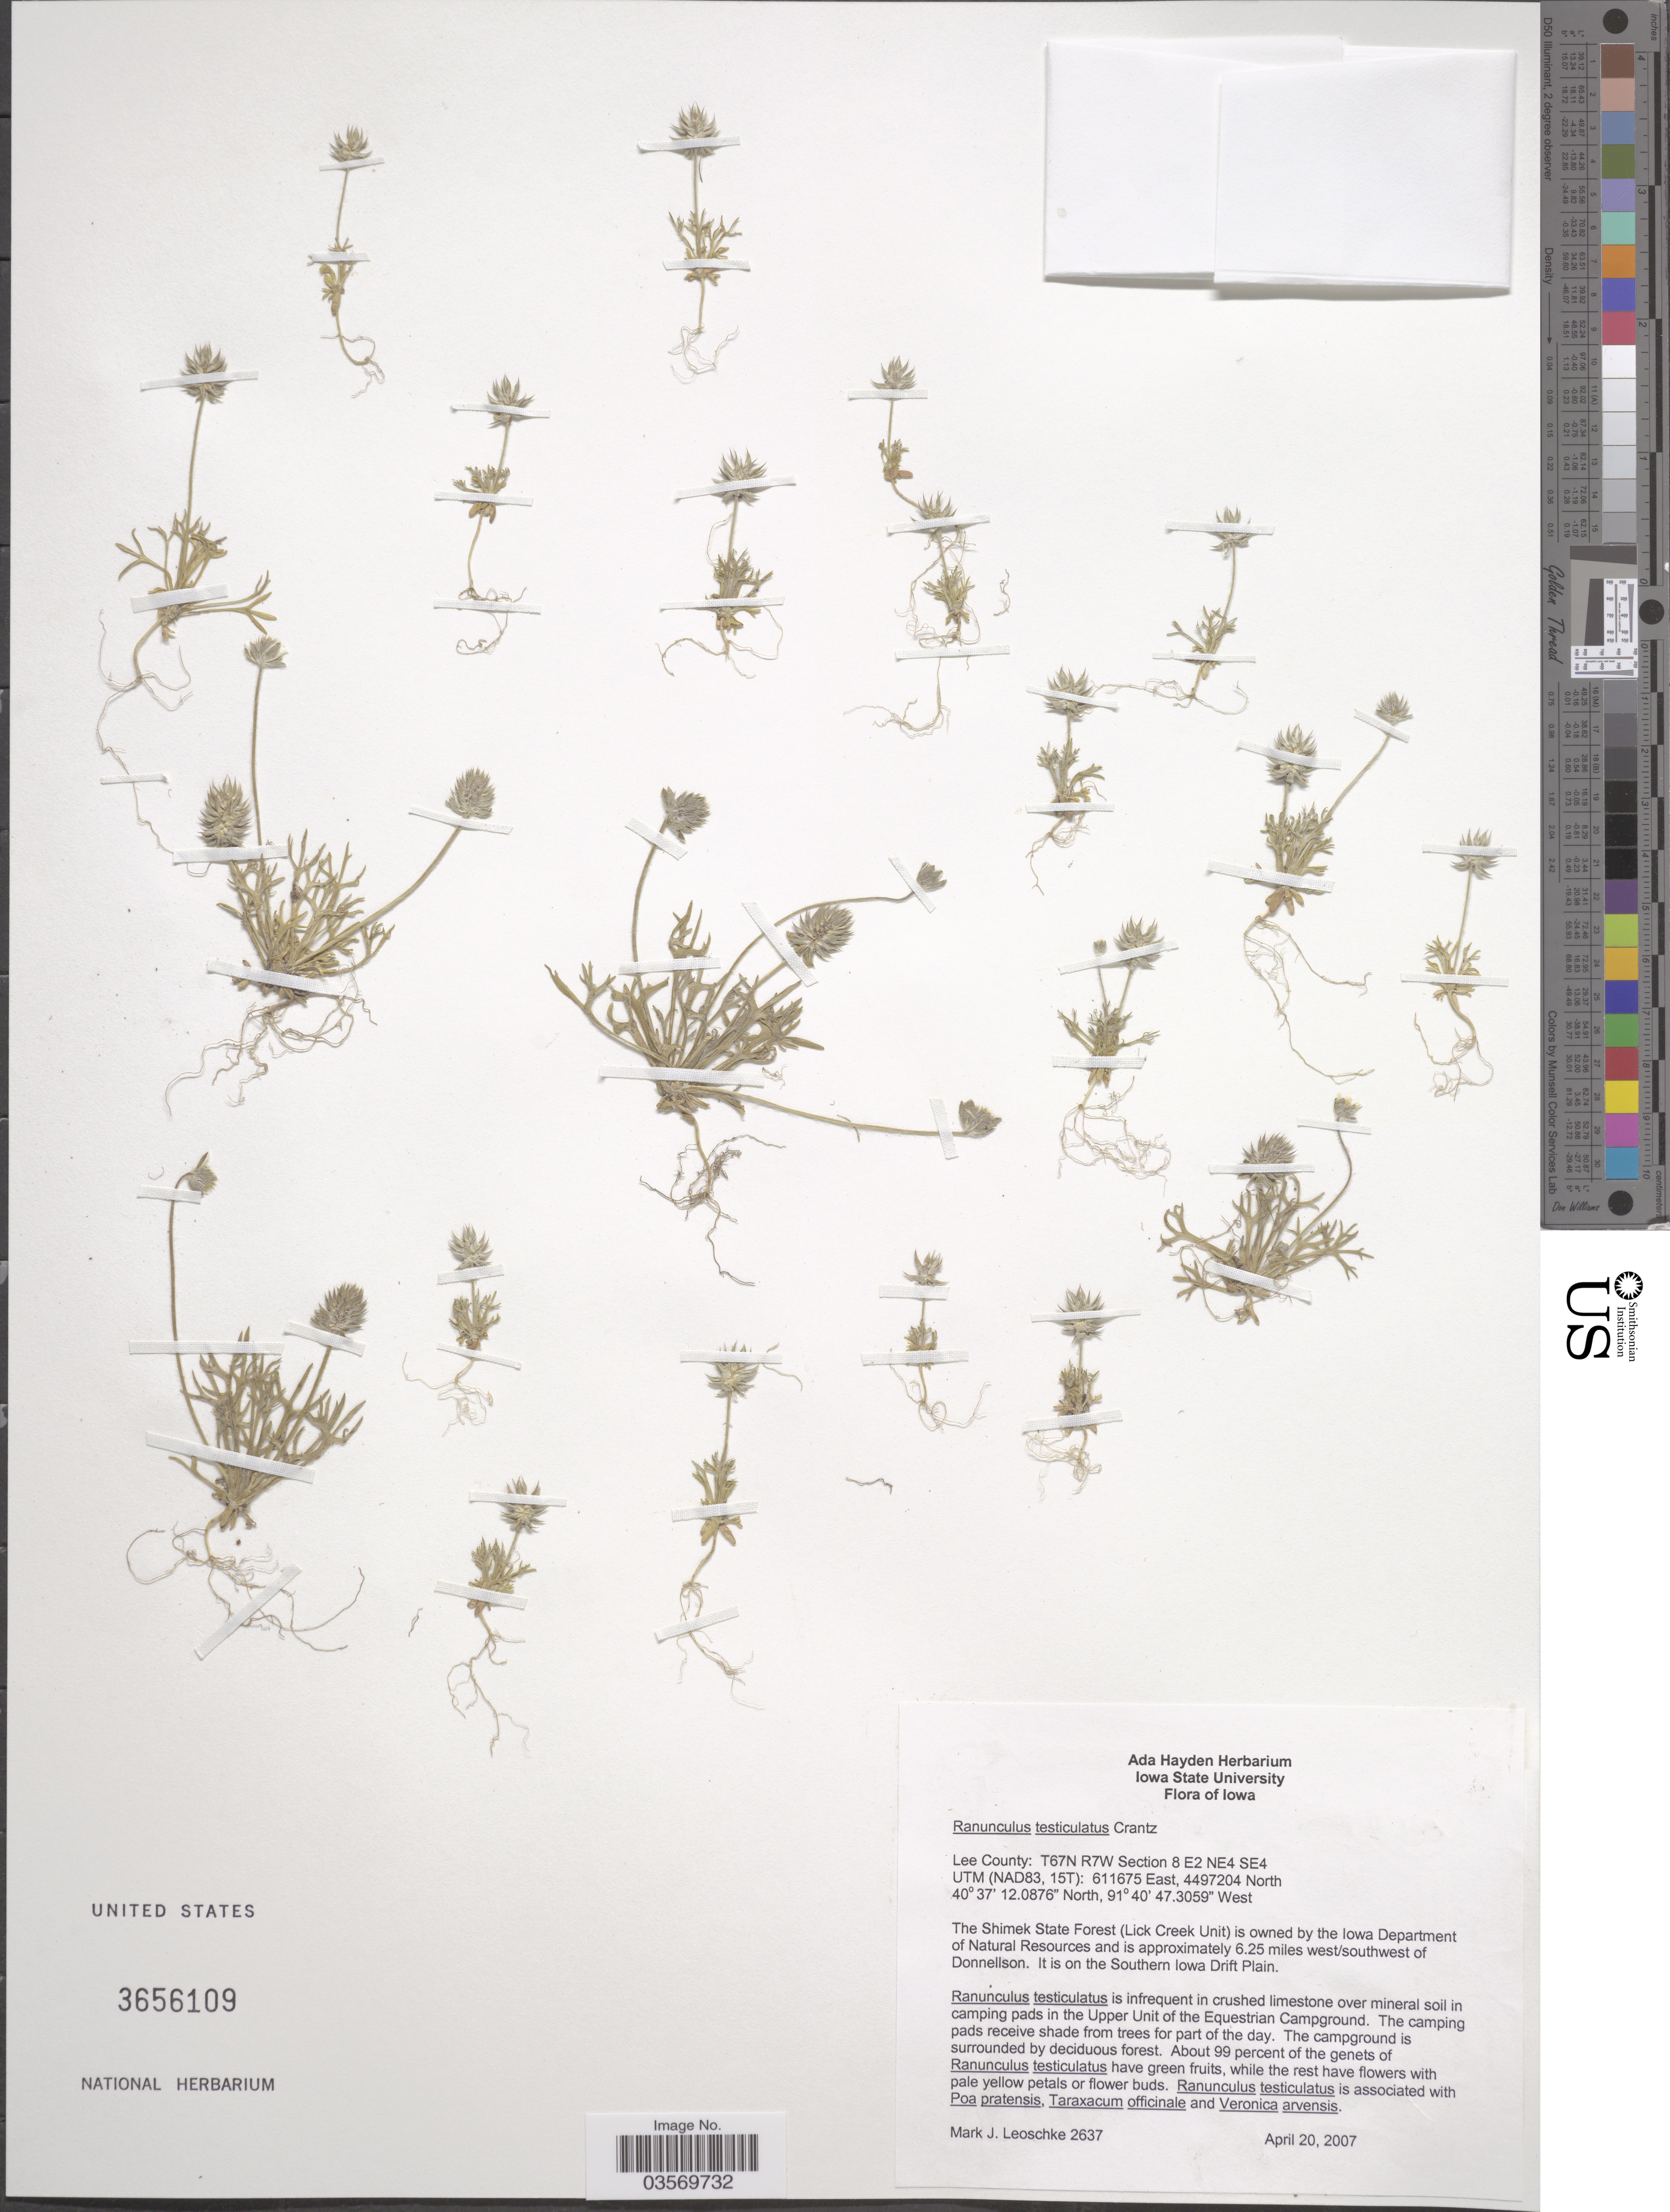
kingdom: Plantae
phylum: Tracheophyta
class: Magnoliopsida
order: Ranunculales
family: Ranunculaceae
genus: Ranunculus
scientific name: Ranunculus testiculatus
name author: Crantz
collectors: M. J. Leoschke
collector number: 2637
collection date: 2007-04-20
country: United States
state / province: Iowa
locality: Lee County: T67N R7W Section 8 E2 NE4 SE4 UTM (NAD83, 15T): 611675 East, 4497204 North. The Shimek State Forest (Lick Creek Unit) is owned by the Iowa Department of Natural Resources and is approximately 6.25 miles west/southwest of Donnellson. It is on the Southern Iowa Drift Plain.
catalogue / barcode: US 3656109